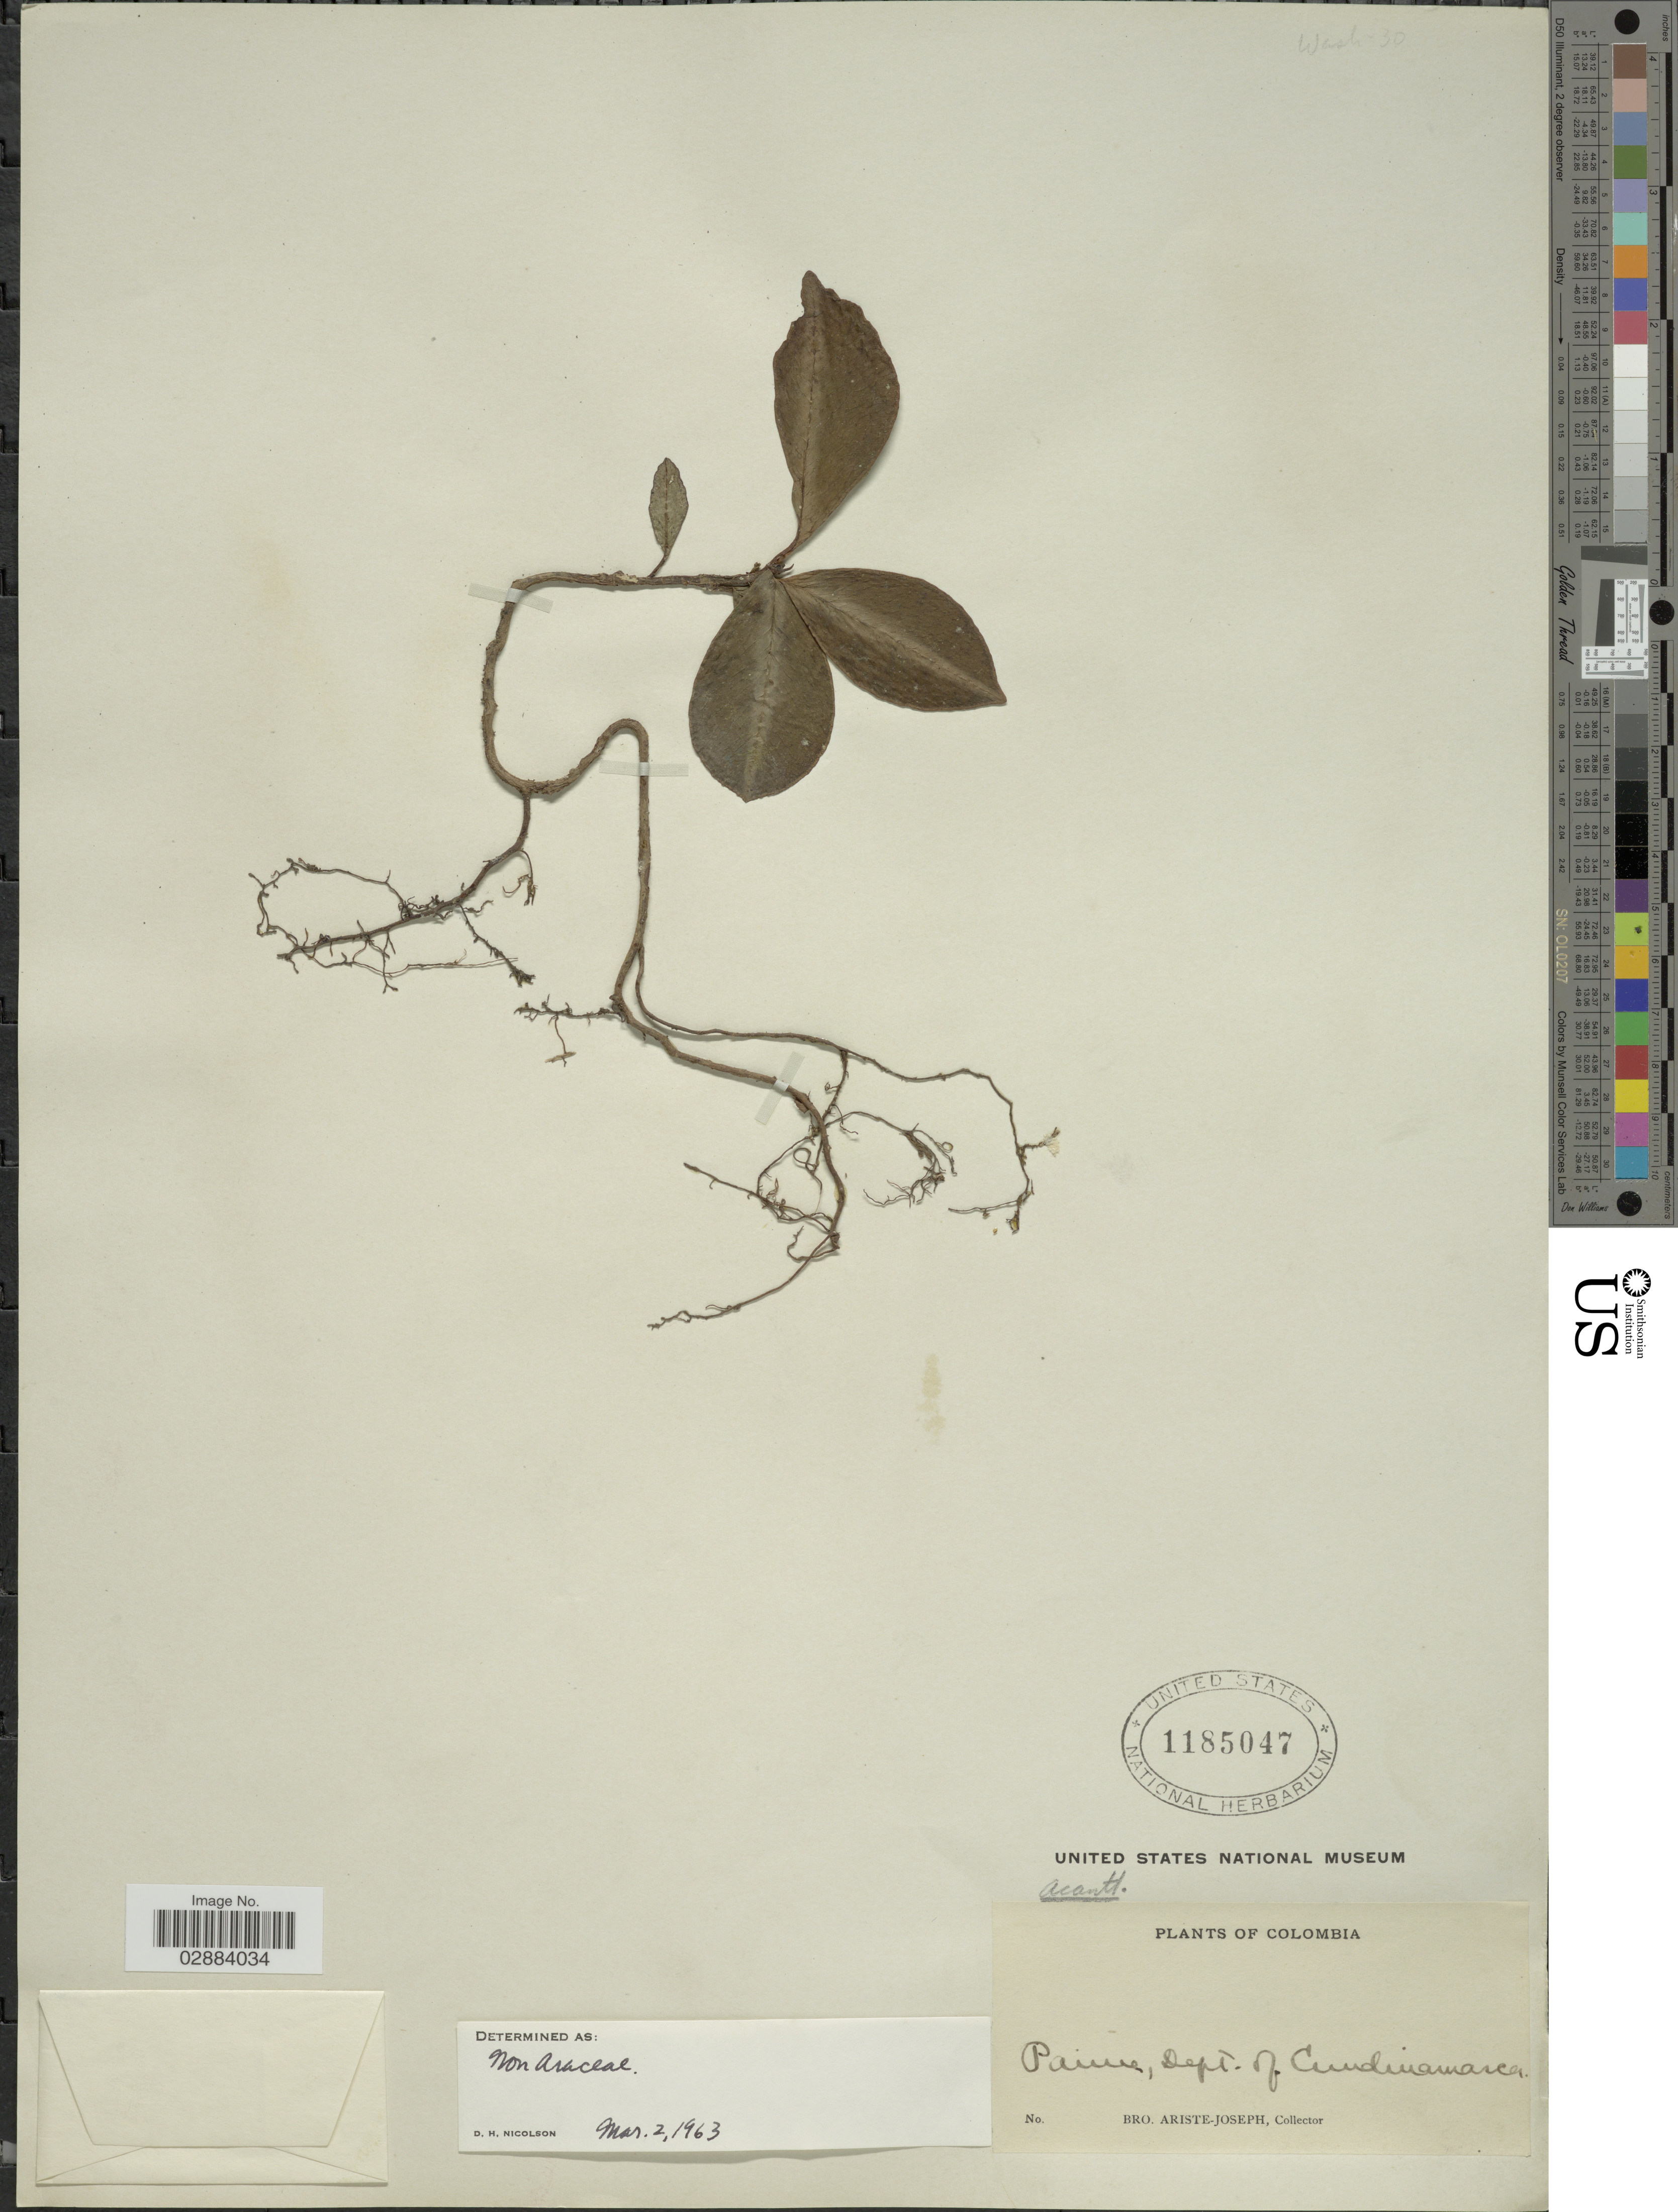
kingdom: Plantae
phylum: Tracheophyta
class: Magnoliopsida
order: Lamiales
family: Acanthaceae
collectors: Bro. Ariste-Joseph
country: Colombia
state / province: Cundinamarca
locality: Paime, Dept. of Cundinamarca.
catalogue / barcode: US 1185047